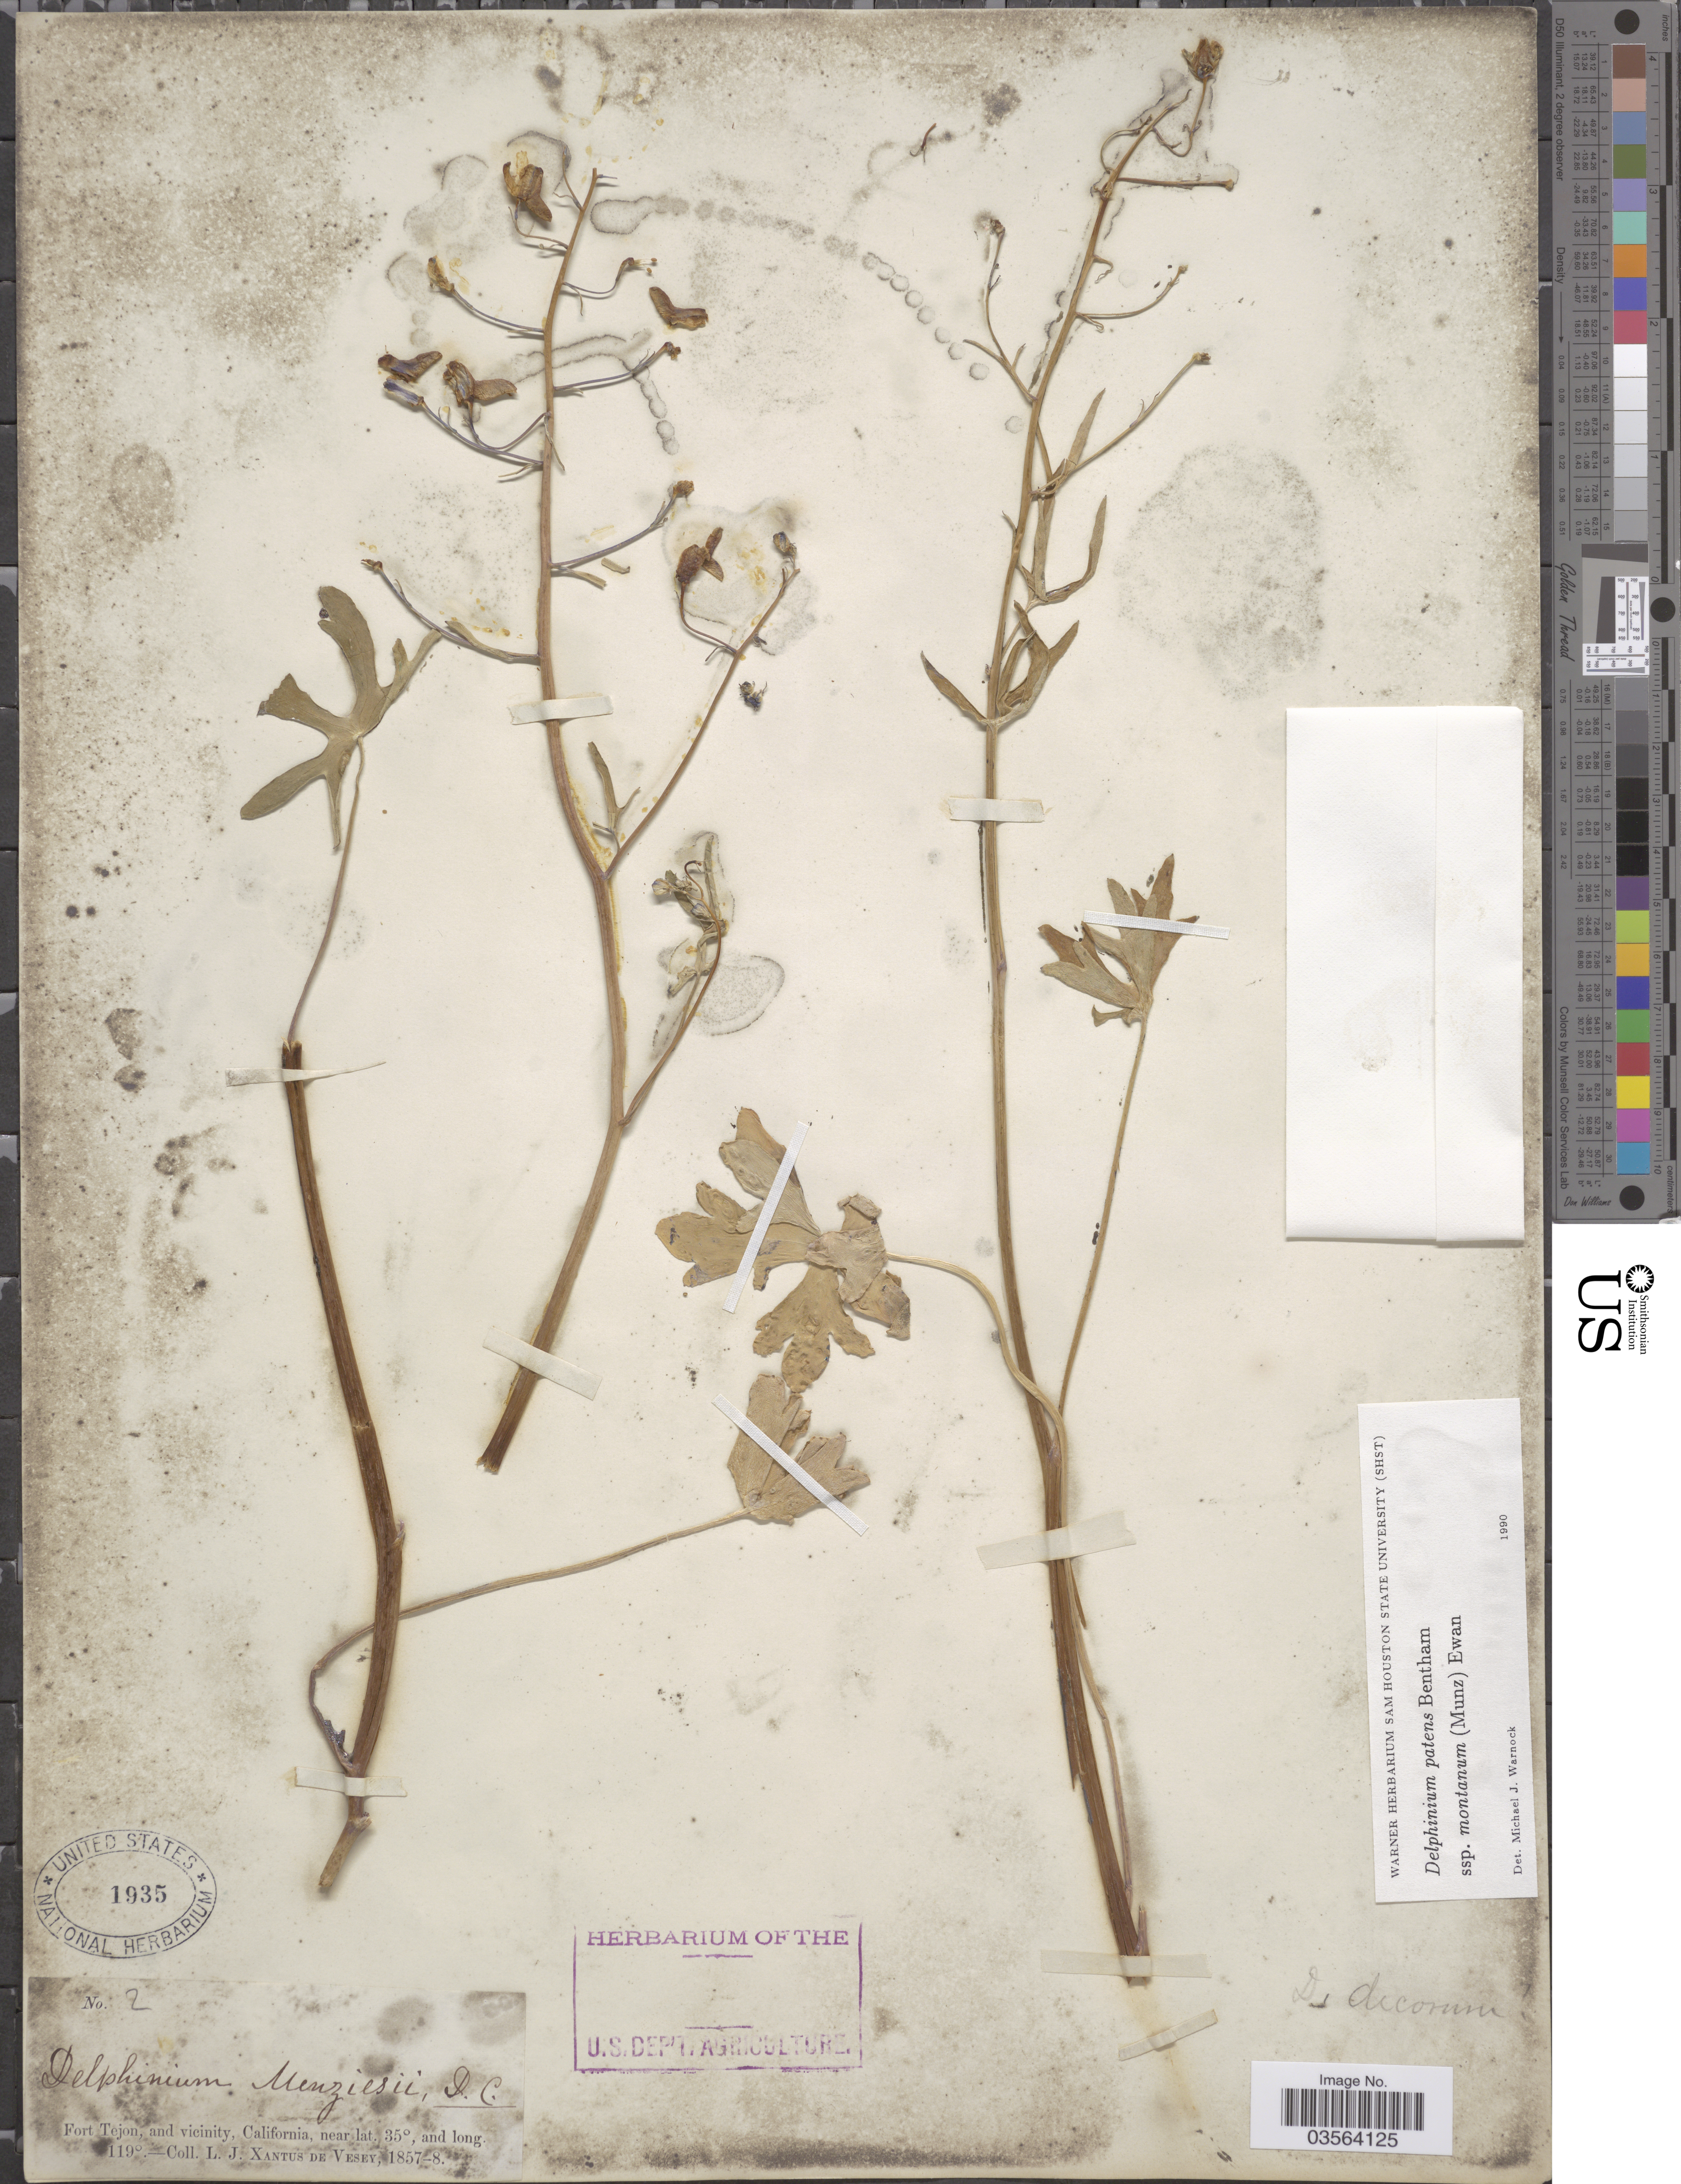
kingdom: Plantae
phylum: Tracheophyta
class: Magnoliopsida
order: Ranunculales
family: Ranunculaceae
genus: Delphinium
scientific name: Delphinium patens subsp. montanum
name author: (Munz) Ewan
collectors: L. Xantus de Vesey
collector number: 2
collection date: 1857/1888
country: United States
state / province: California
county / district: Kern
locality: Fort Tejon, and vicinity.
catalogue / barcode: US 1935